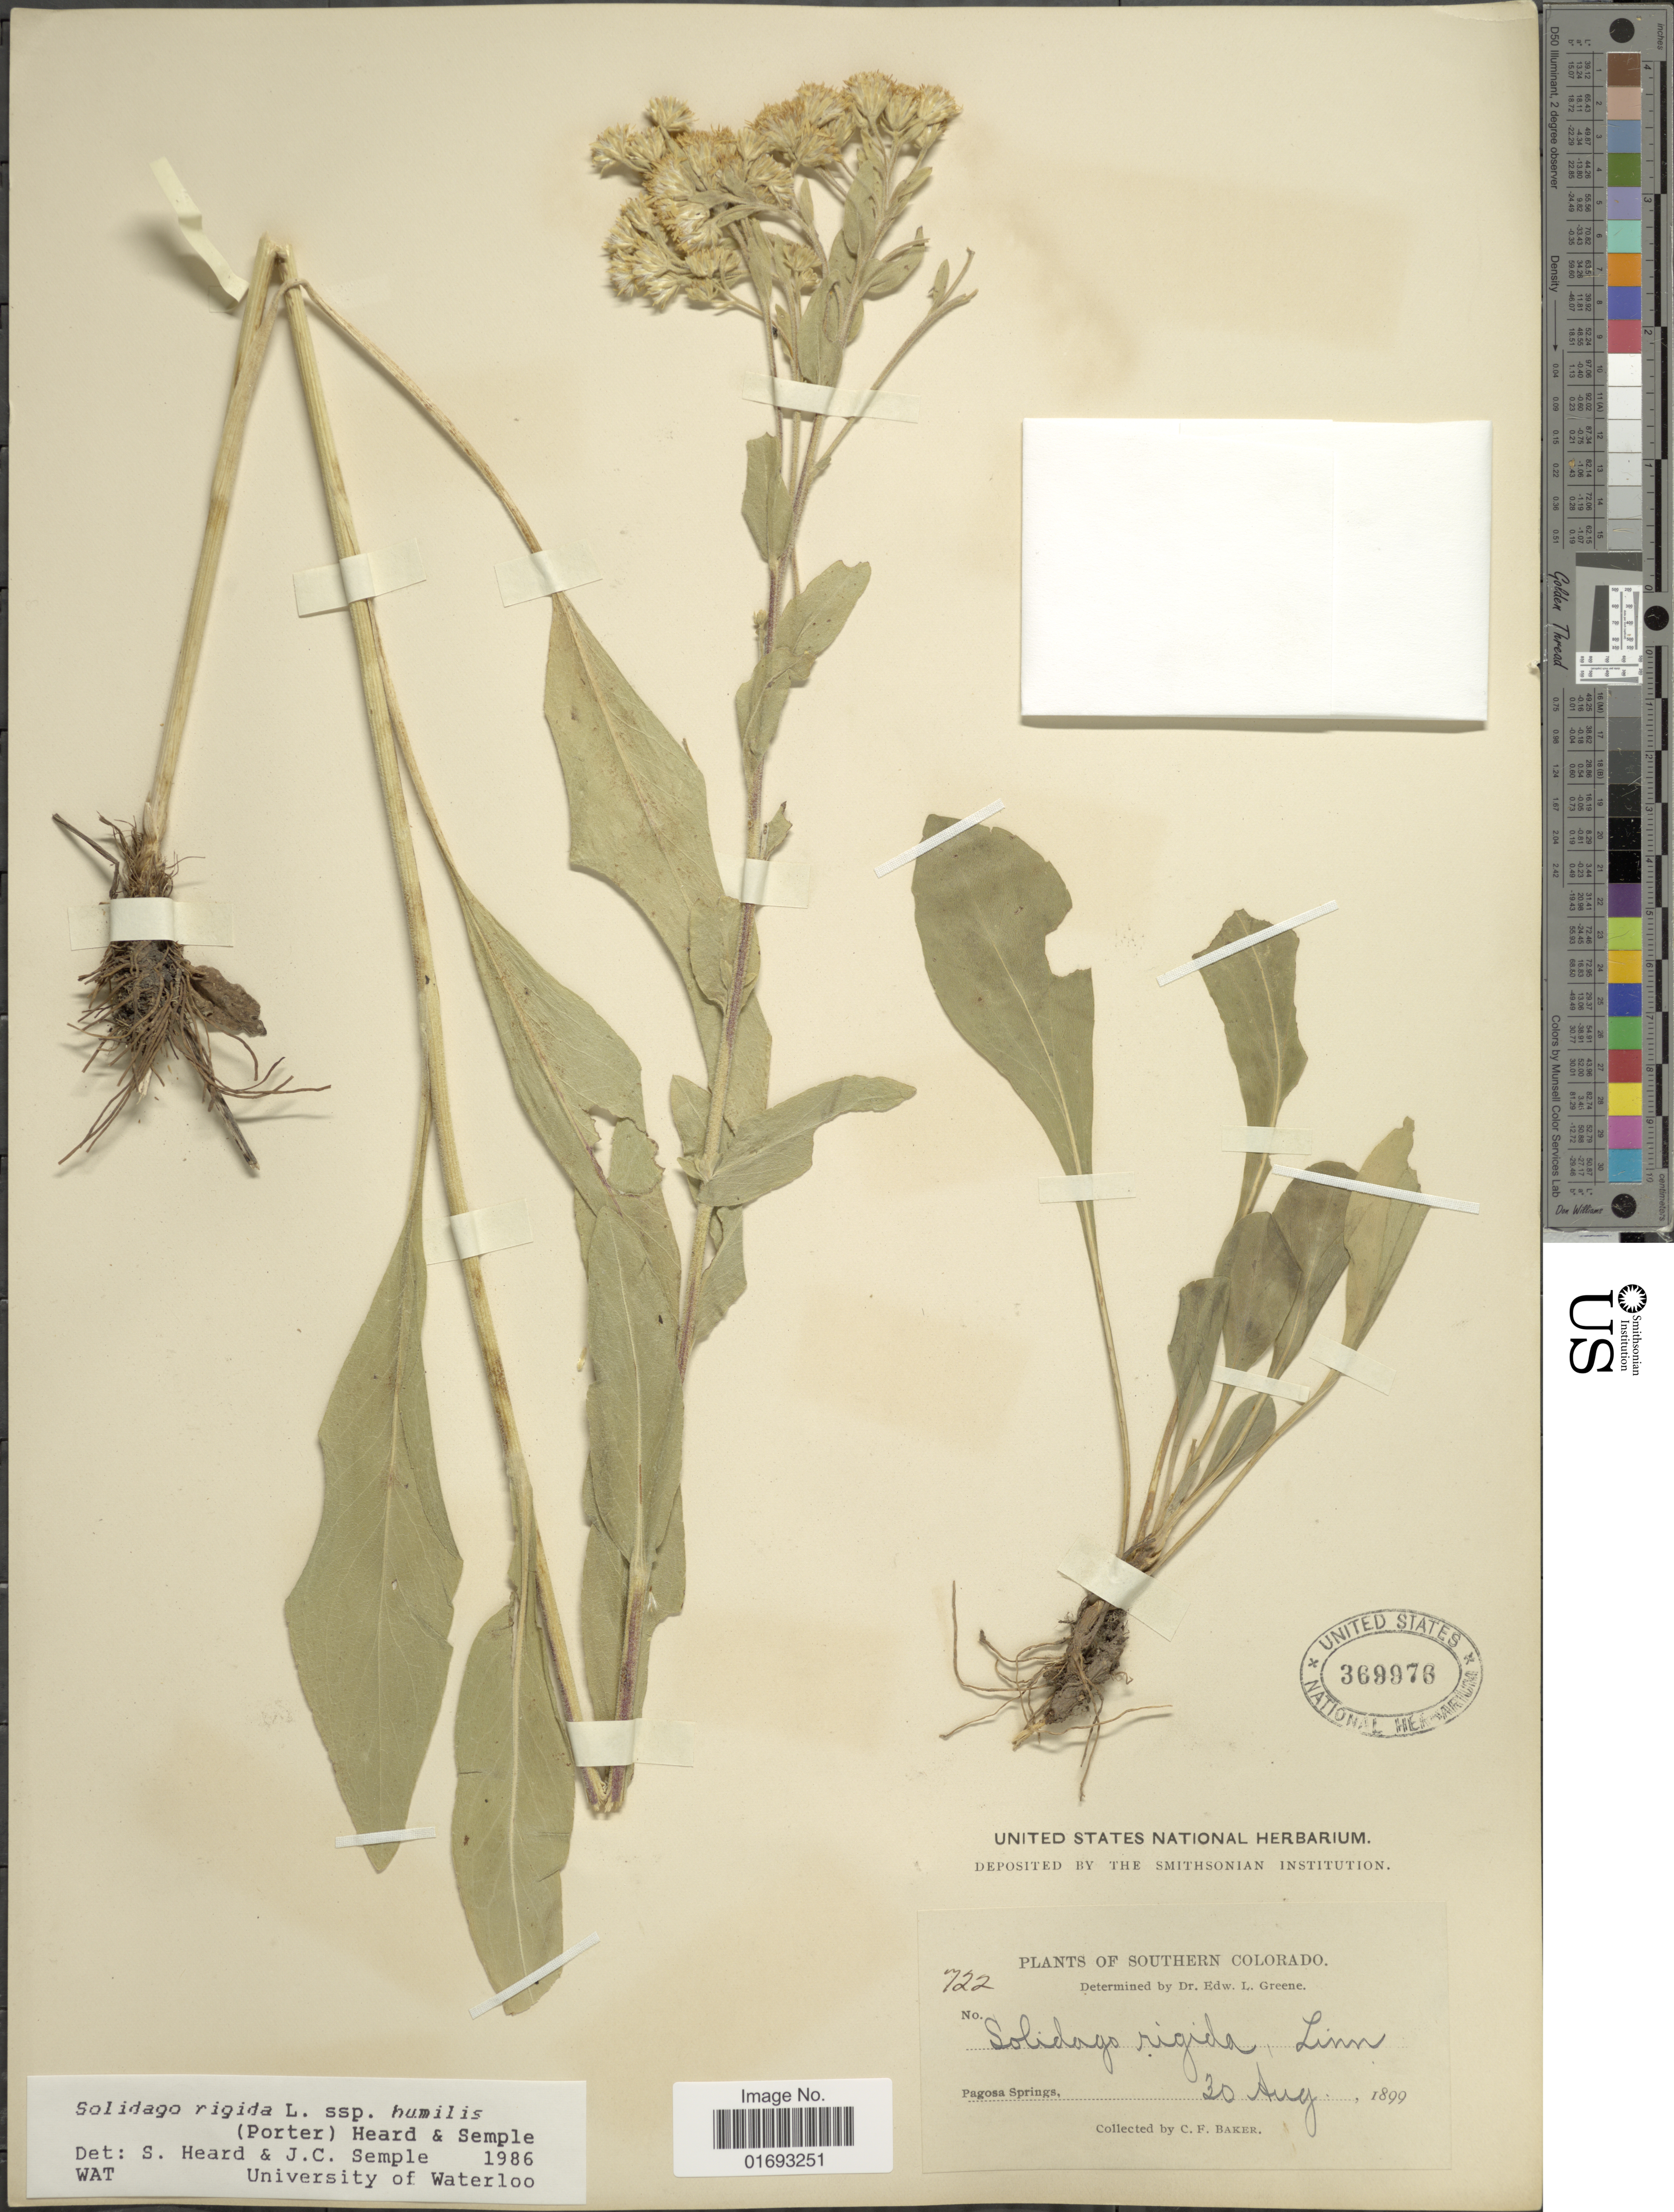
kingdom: Plantae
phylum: Tracheophyta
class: Magnoliopsida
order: Asterales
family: Asteraceae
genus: Oligoneuron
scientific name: Oligoneuron rigidum var. humile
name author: (Porter) G.L. Nesom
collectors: C. F. Baker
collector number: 722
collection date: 1899-08-30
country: United States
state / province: Colorado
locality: Southern Colorado, Pagosa Springs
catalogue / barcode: US 369976